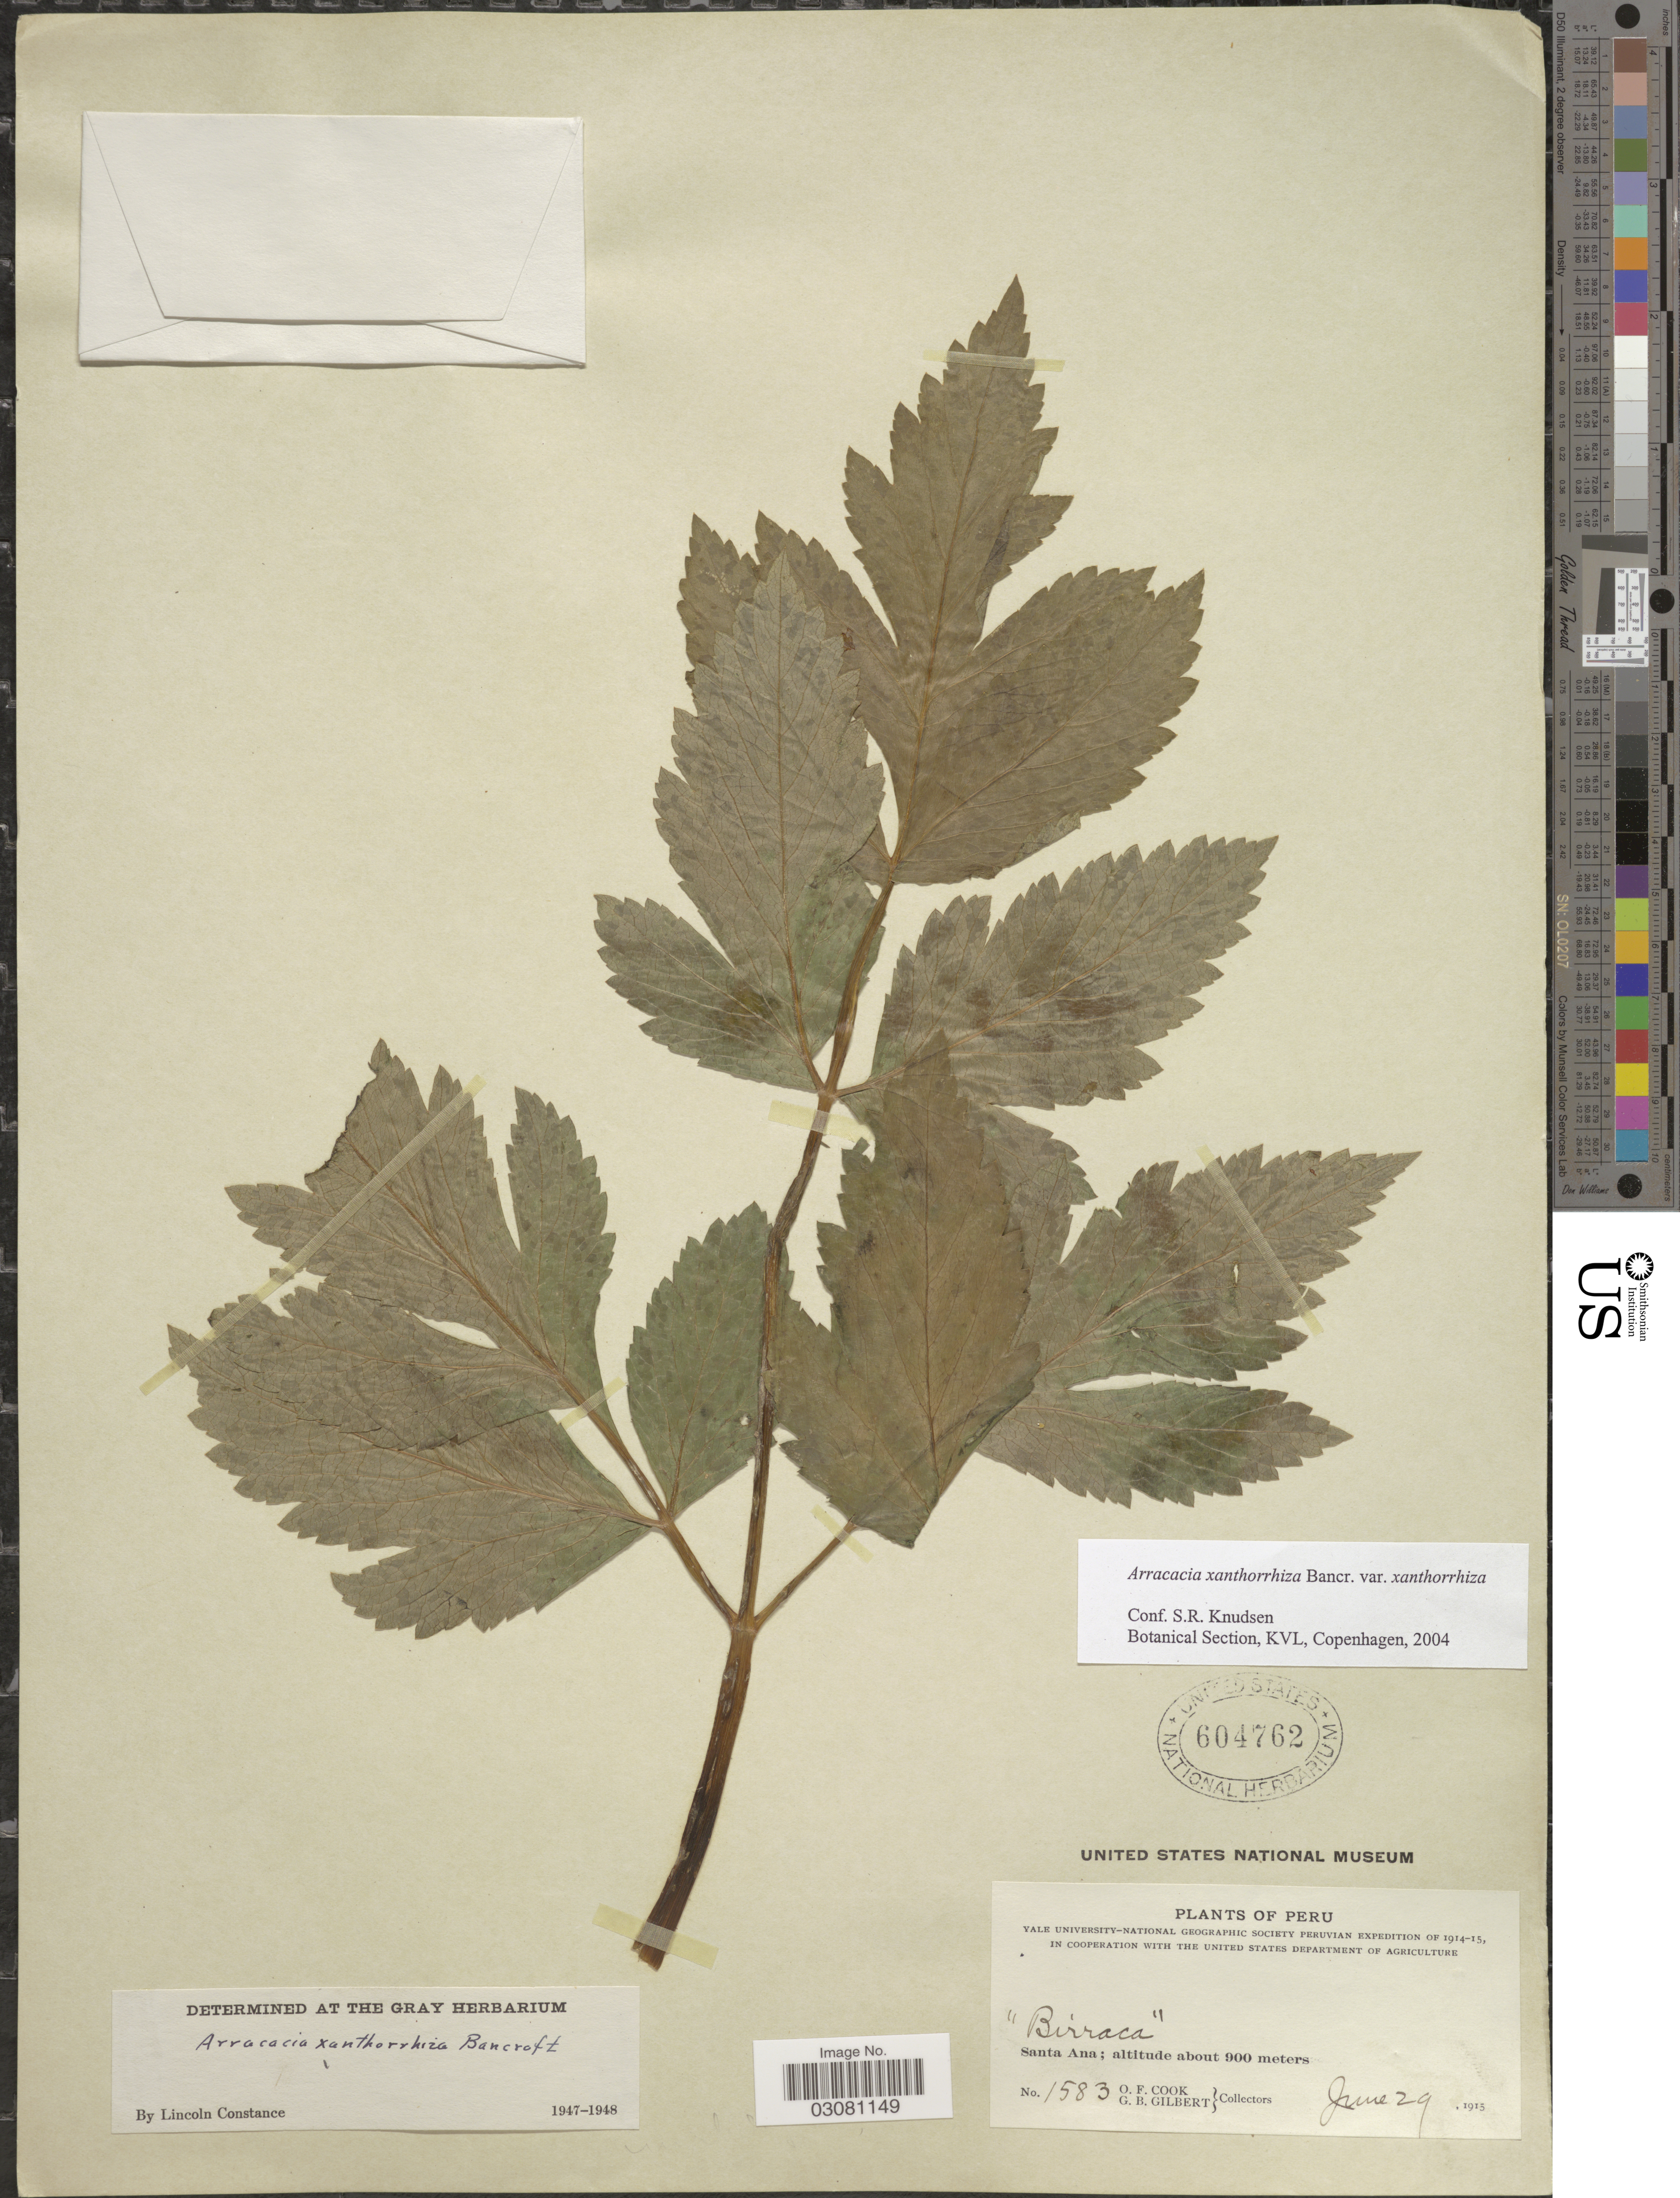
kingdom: Plantae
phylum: Tracheophyta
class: Magnoliopsida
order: Apiales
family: Apiaceae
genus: Arracacia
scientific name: Arracacia xanthorrhiza var. xanthorrhiza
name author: Bancr.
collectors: O. F. Cook & G. B. Gilbert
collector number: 1583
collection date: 1915-06-29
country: Peru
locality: Santa Ana.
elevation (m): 900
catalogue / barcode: US 604762